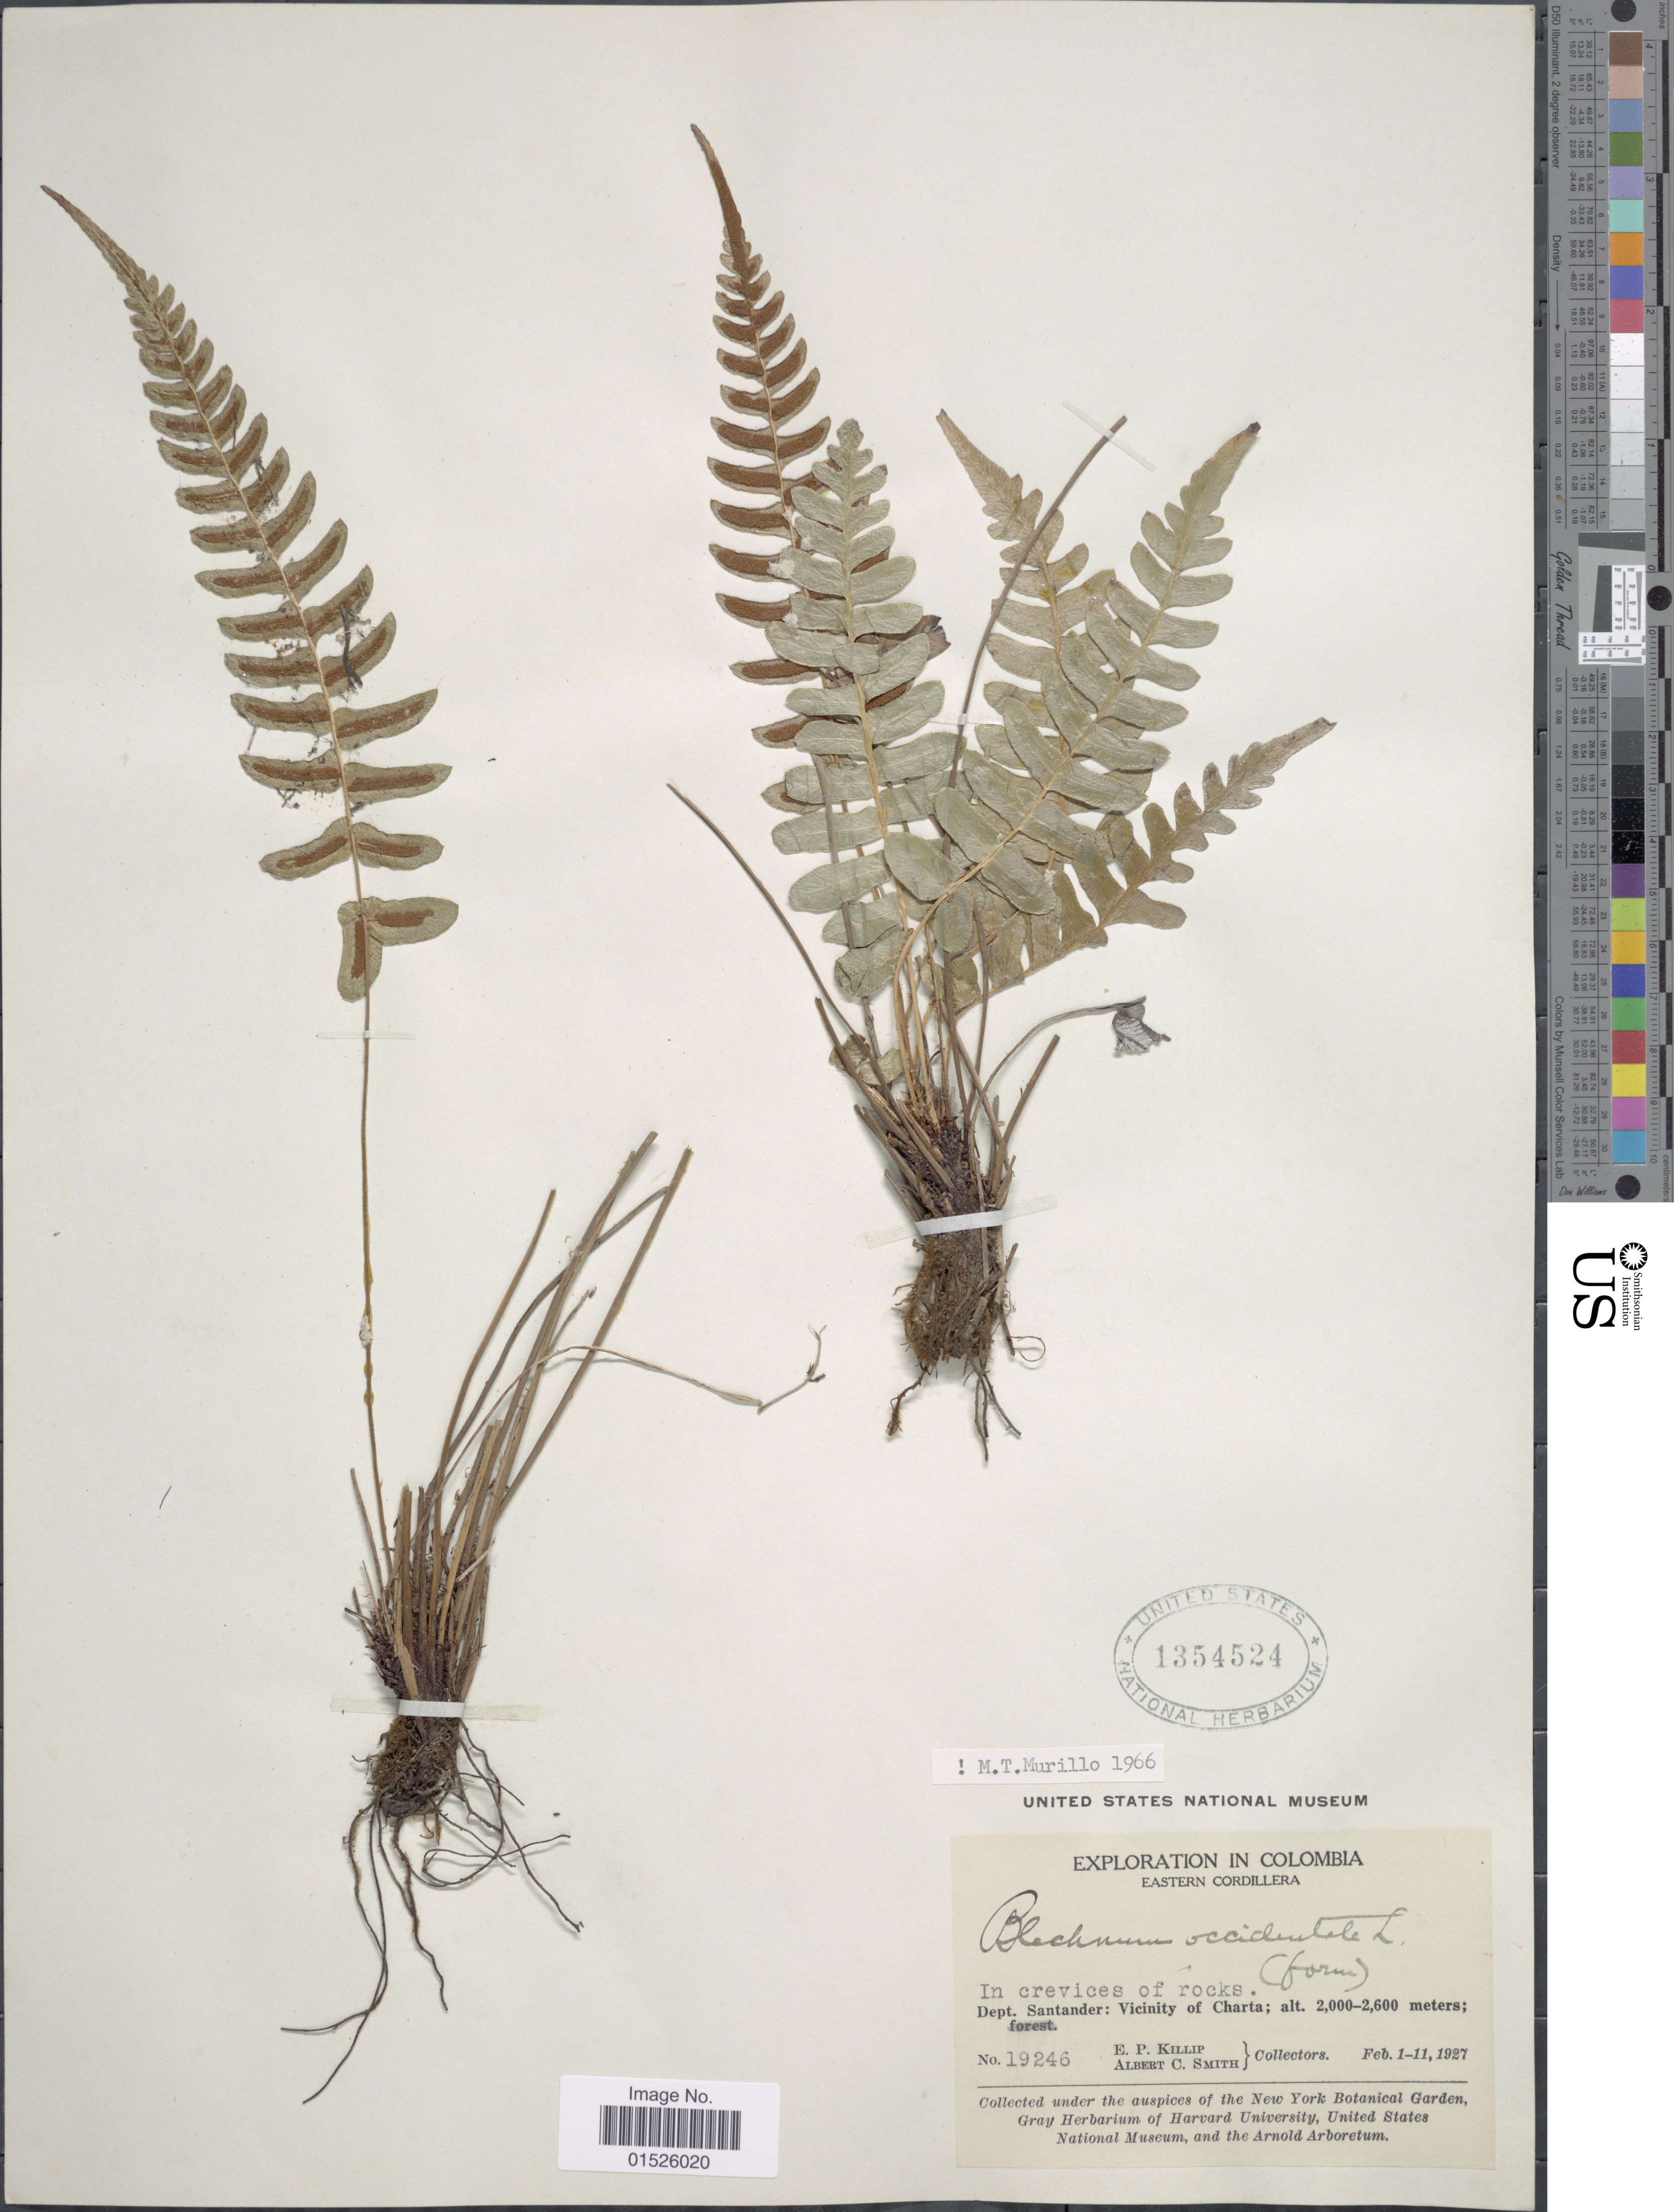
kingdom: Plantae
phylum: Tracheophyta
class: Polypodiopsida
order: Polypodiales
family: Blechnaceae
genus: Blechnum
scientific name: Blechnum glandulosum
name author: Link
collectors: E. P. Killip & A. C. Smith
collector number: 19246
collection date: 1927-02-01/1927-02-11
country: Colombia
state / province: Santander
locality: Colombia, Eastern Cordillera, Dept. Santander: Vicinity of Charta.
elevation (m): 2000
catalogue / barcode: US 1354524